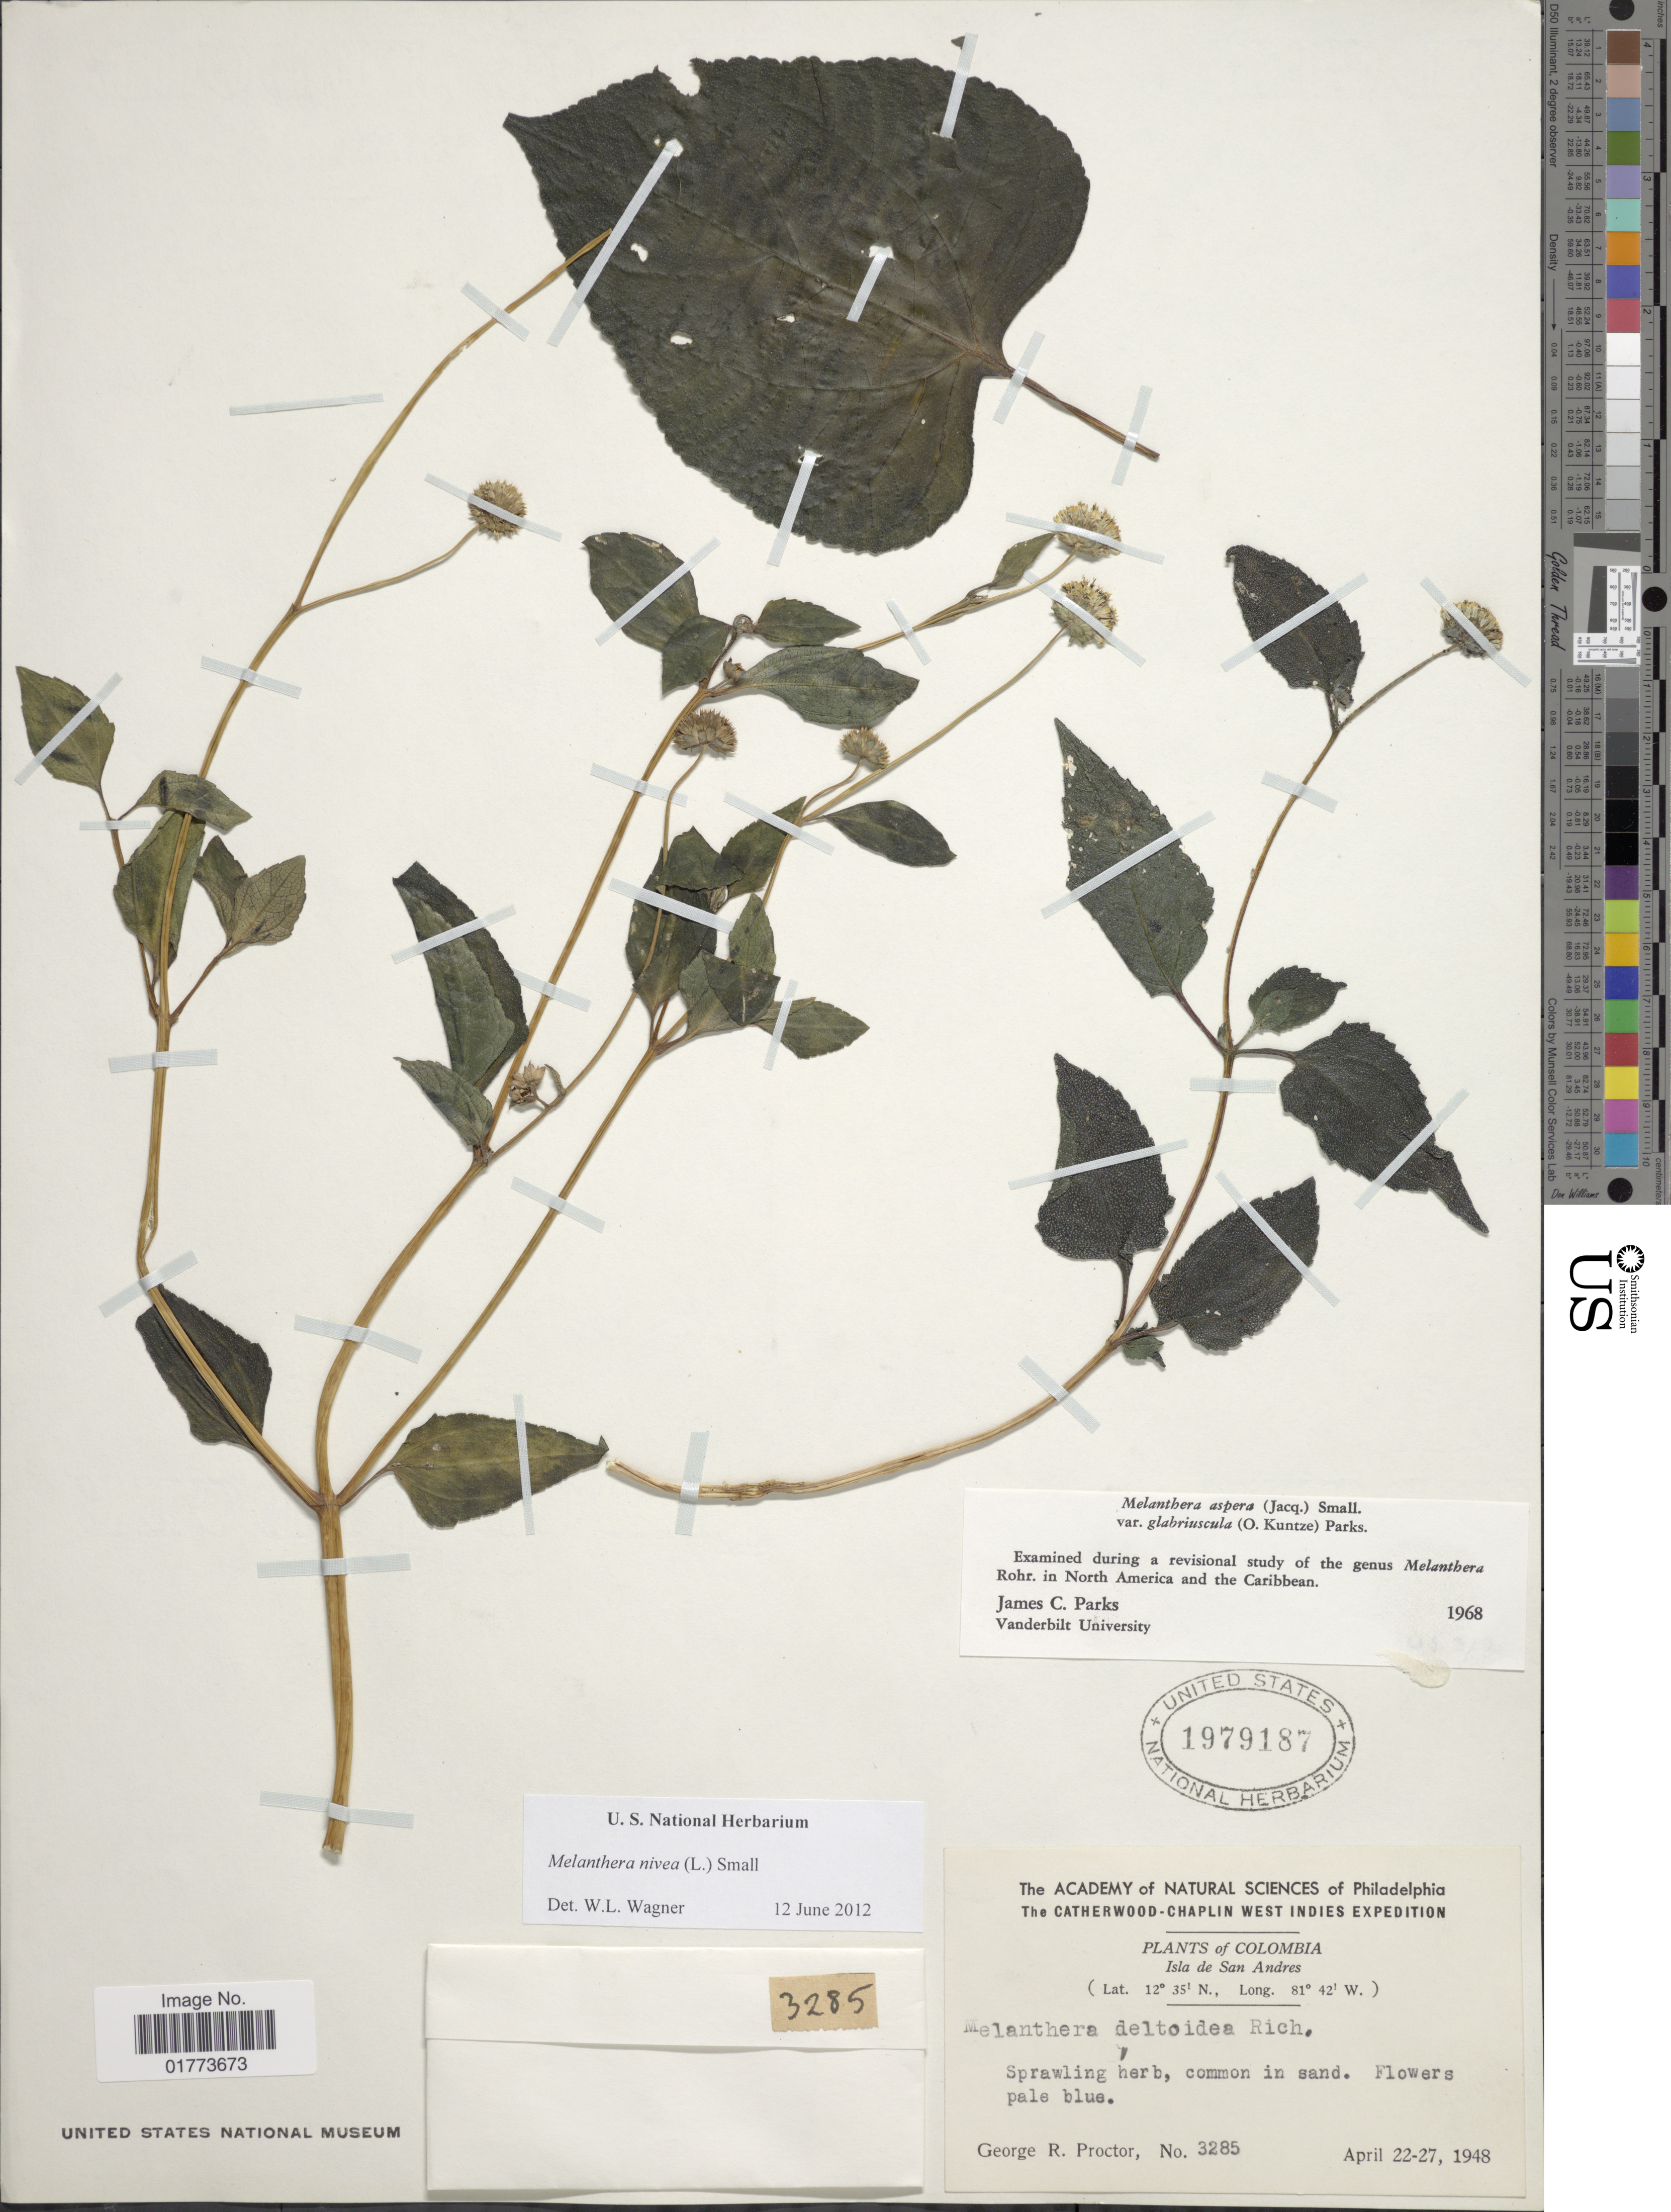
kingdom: Plantae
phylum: Tracheophyta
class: Magnoliopsida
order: Asterales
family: Asteraceae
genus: Melanthera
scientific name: Melanthera nivea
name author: (L.) Small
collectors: G. R. Proctor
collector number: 3285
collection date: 1948-04-22/1948-04-27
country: Colombia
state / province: San Andres y Providencia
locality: Isla de San Andres.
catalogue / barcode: US 1979187